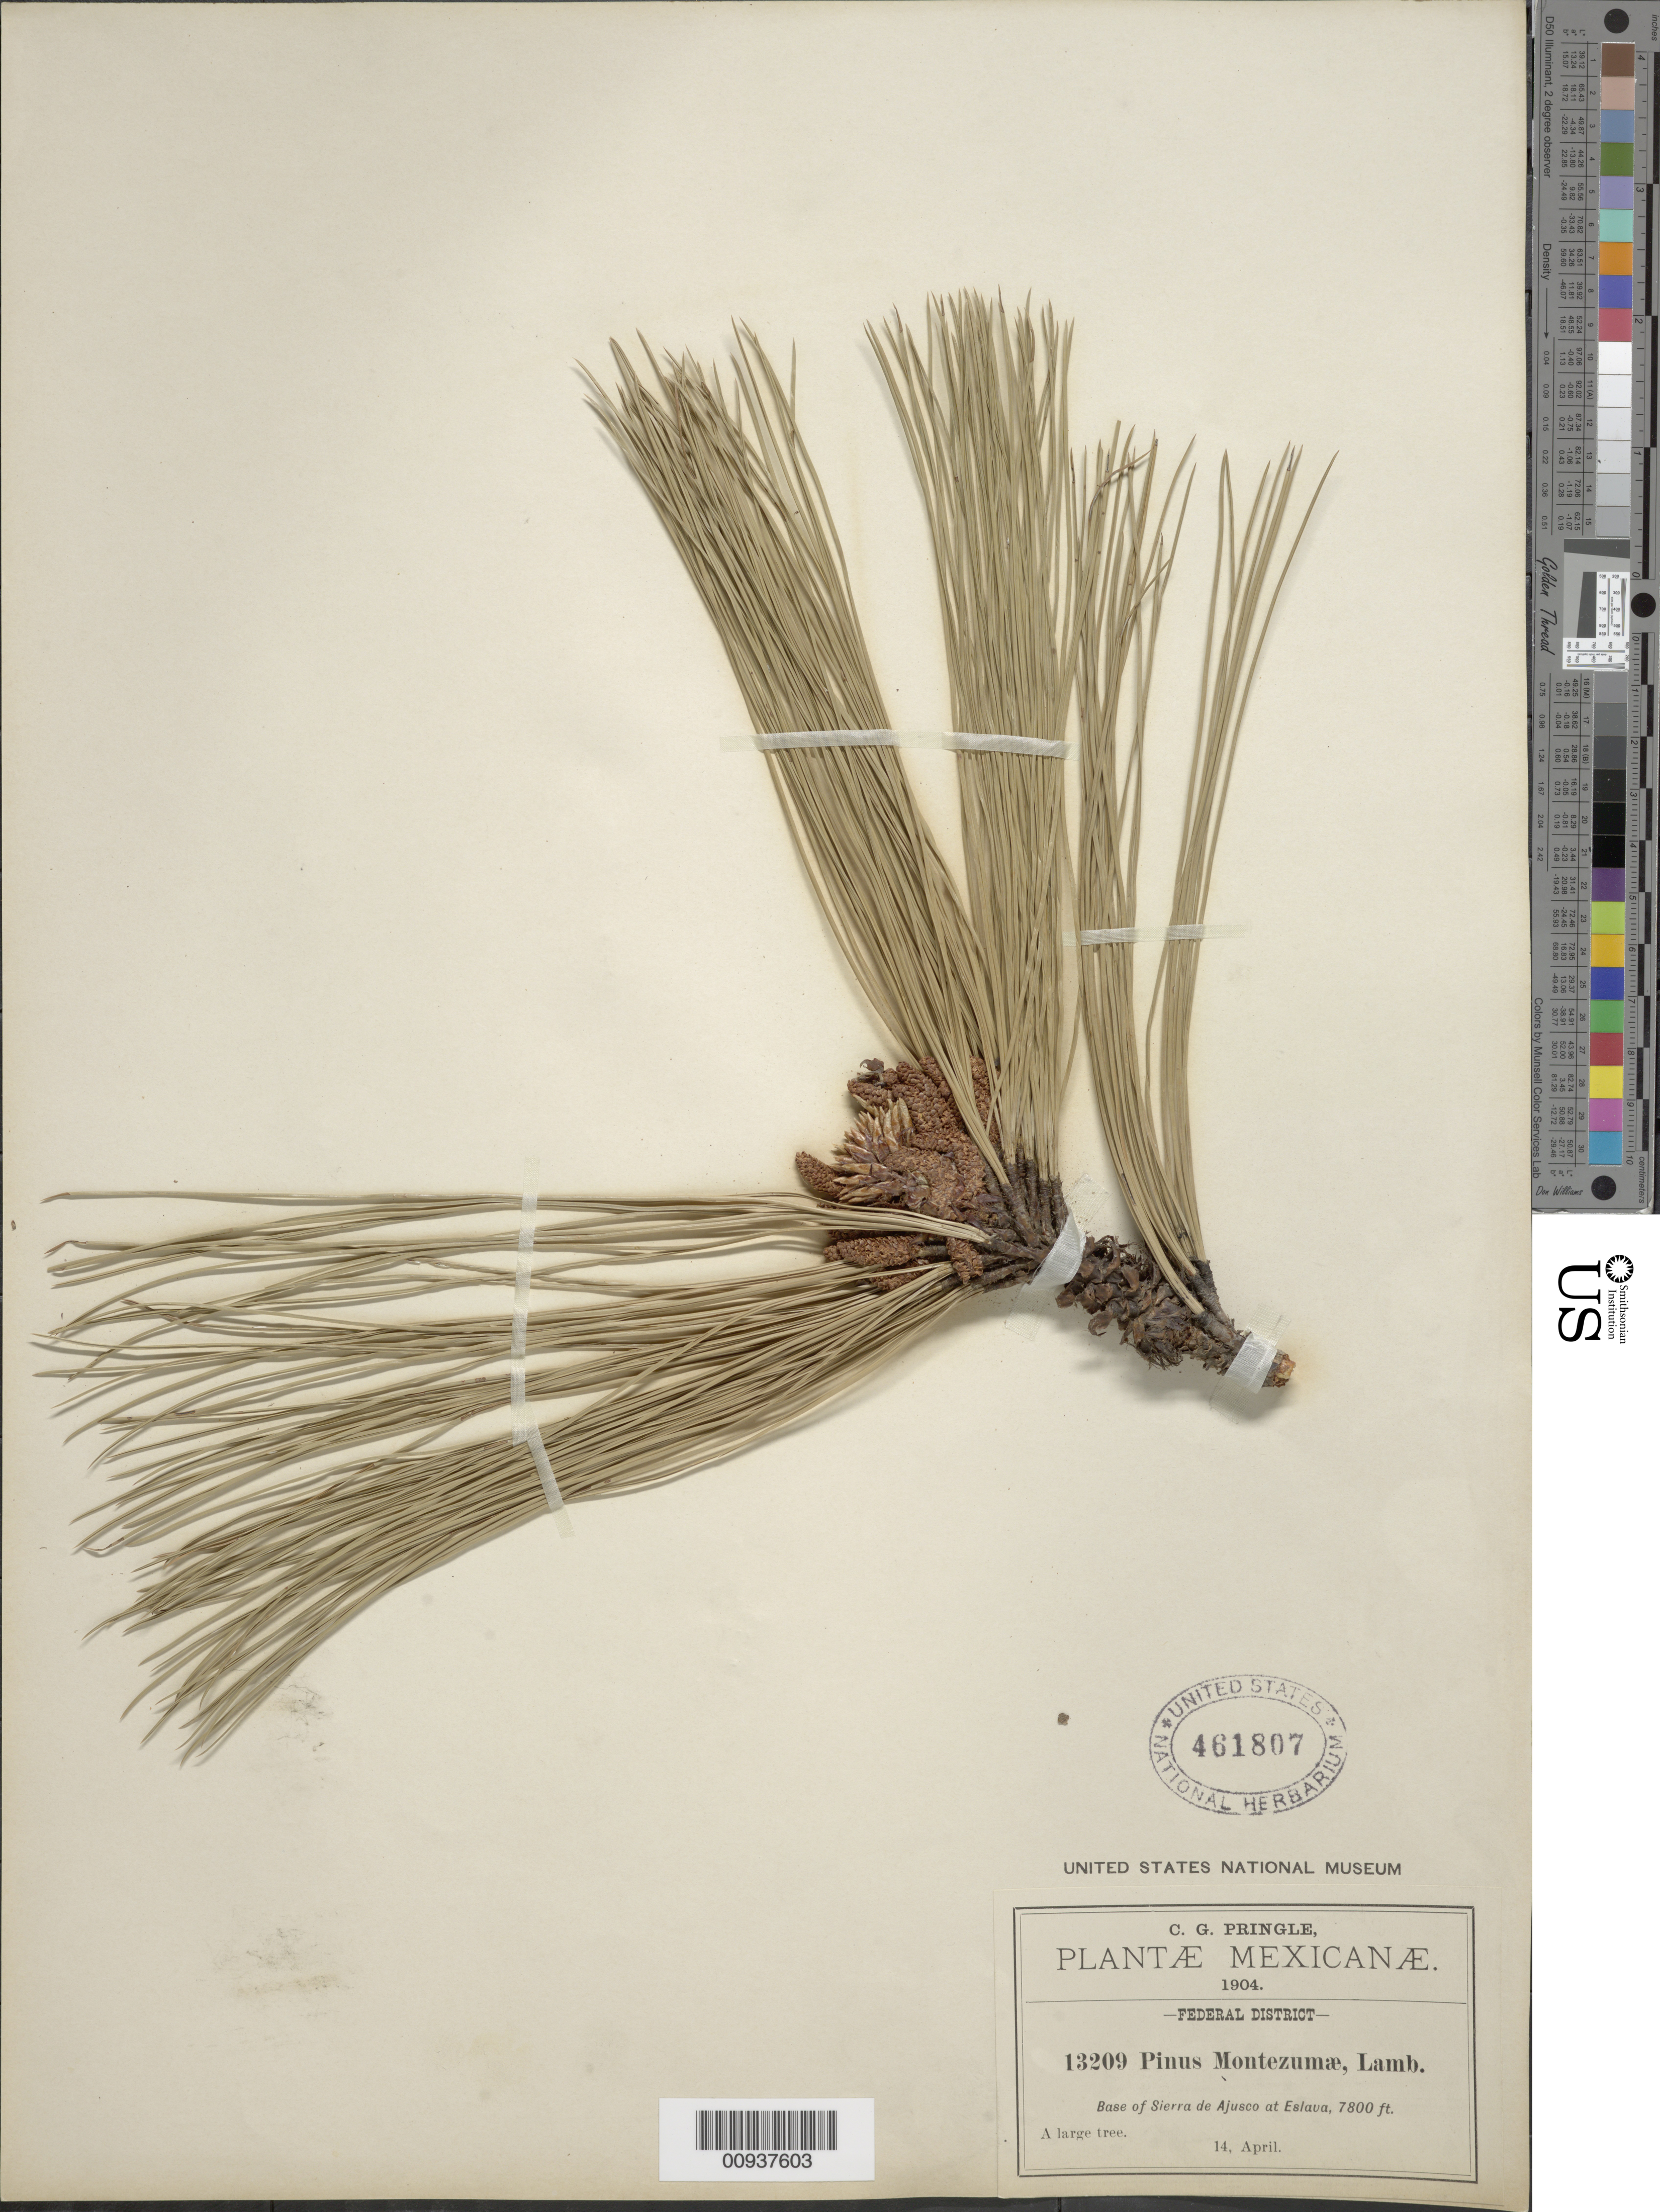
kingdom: Plantae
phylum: Tracheophyta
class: Pinopsida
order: Pinales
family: Pinaceae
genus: Pinus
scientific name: Pinus montezumae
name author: Lamb.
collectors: C. G. Pringle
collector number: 13209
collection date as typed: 14 Apr 1904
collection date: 1904-04-14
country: Mexico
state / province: Distrito Federal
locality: Base of Sierra de Ajusco at Eslava.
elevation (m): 2377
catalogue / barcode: US 461807